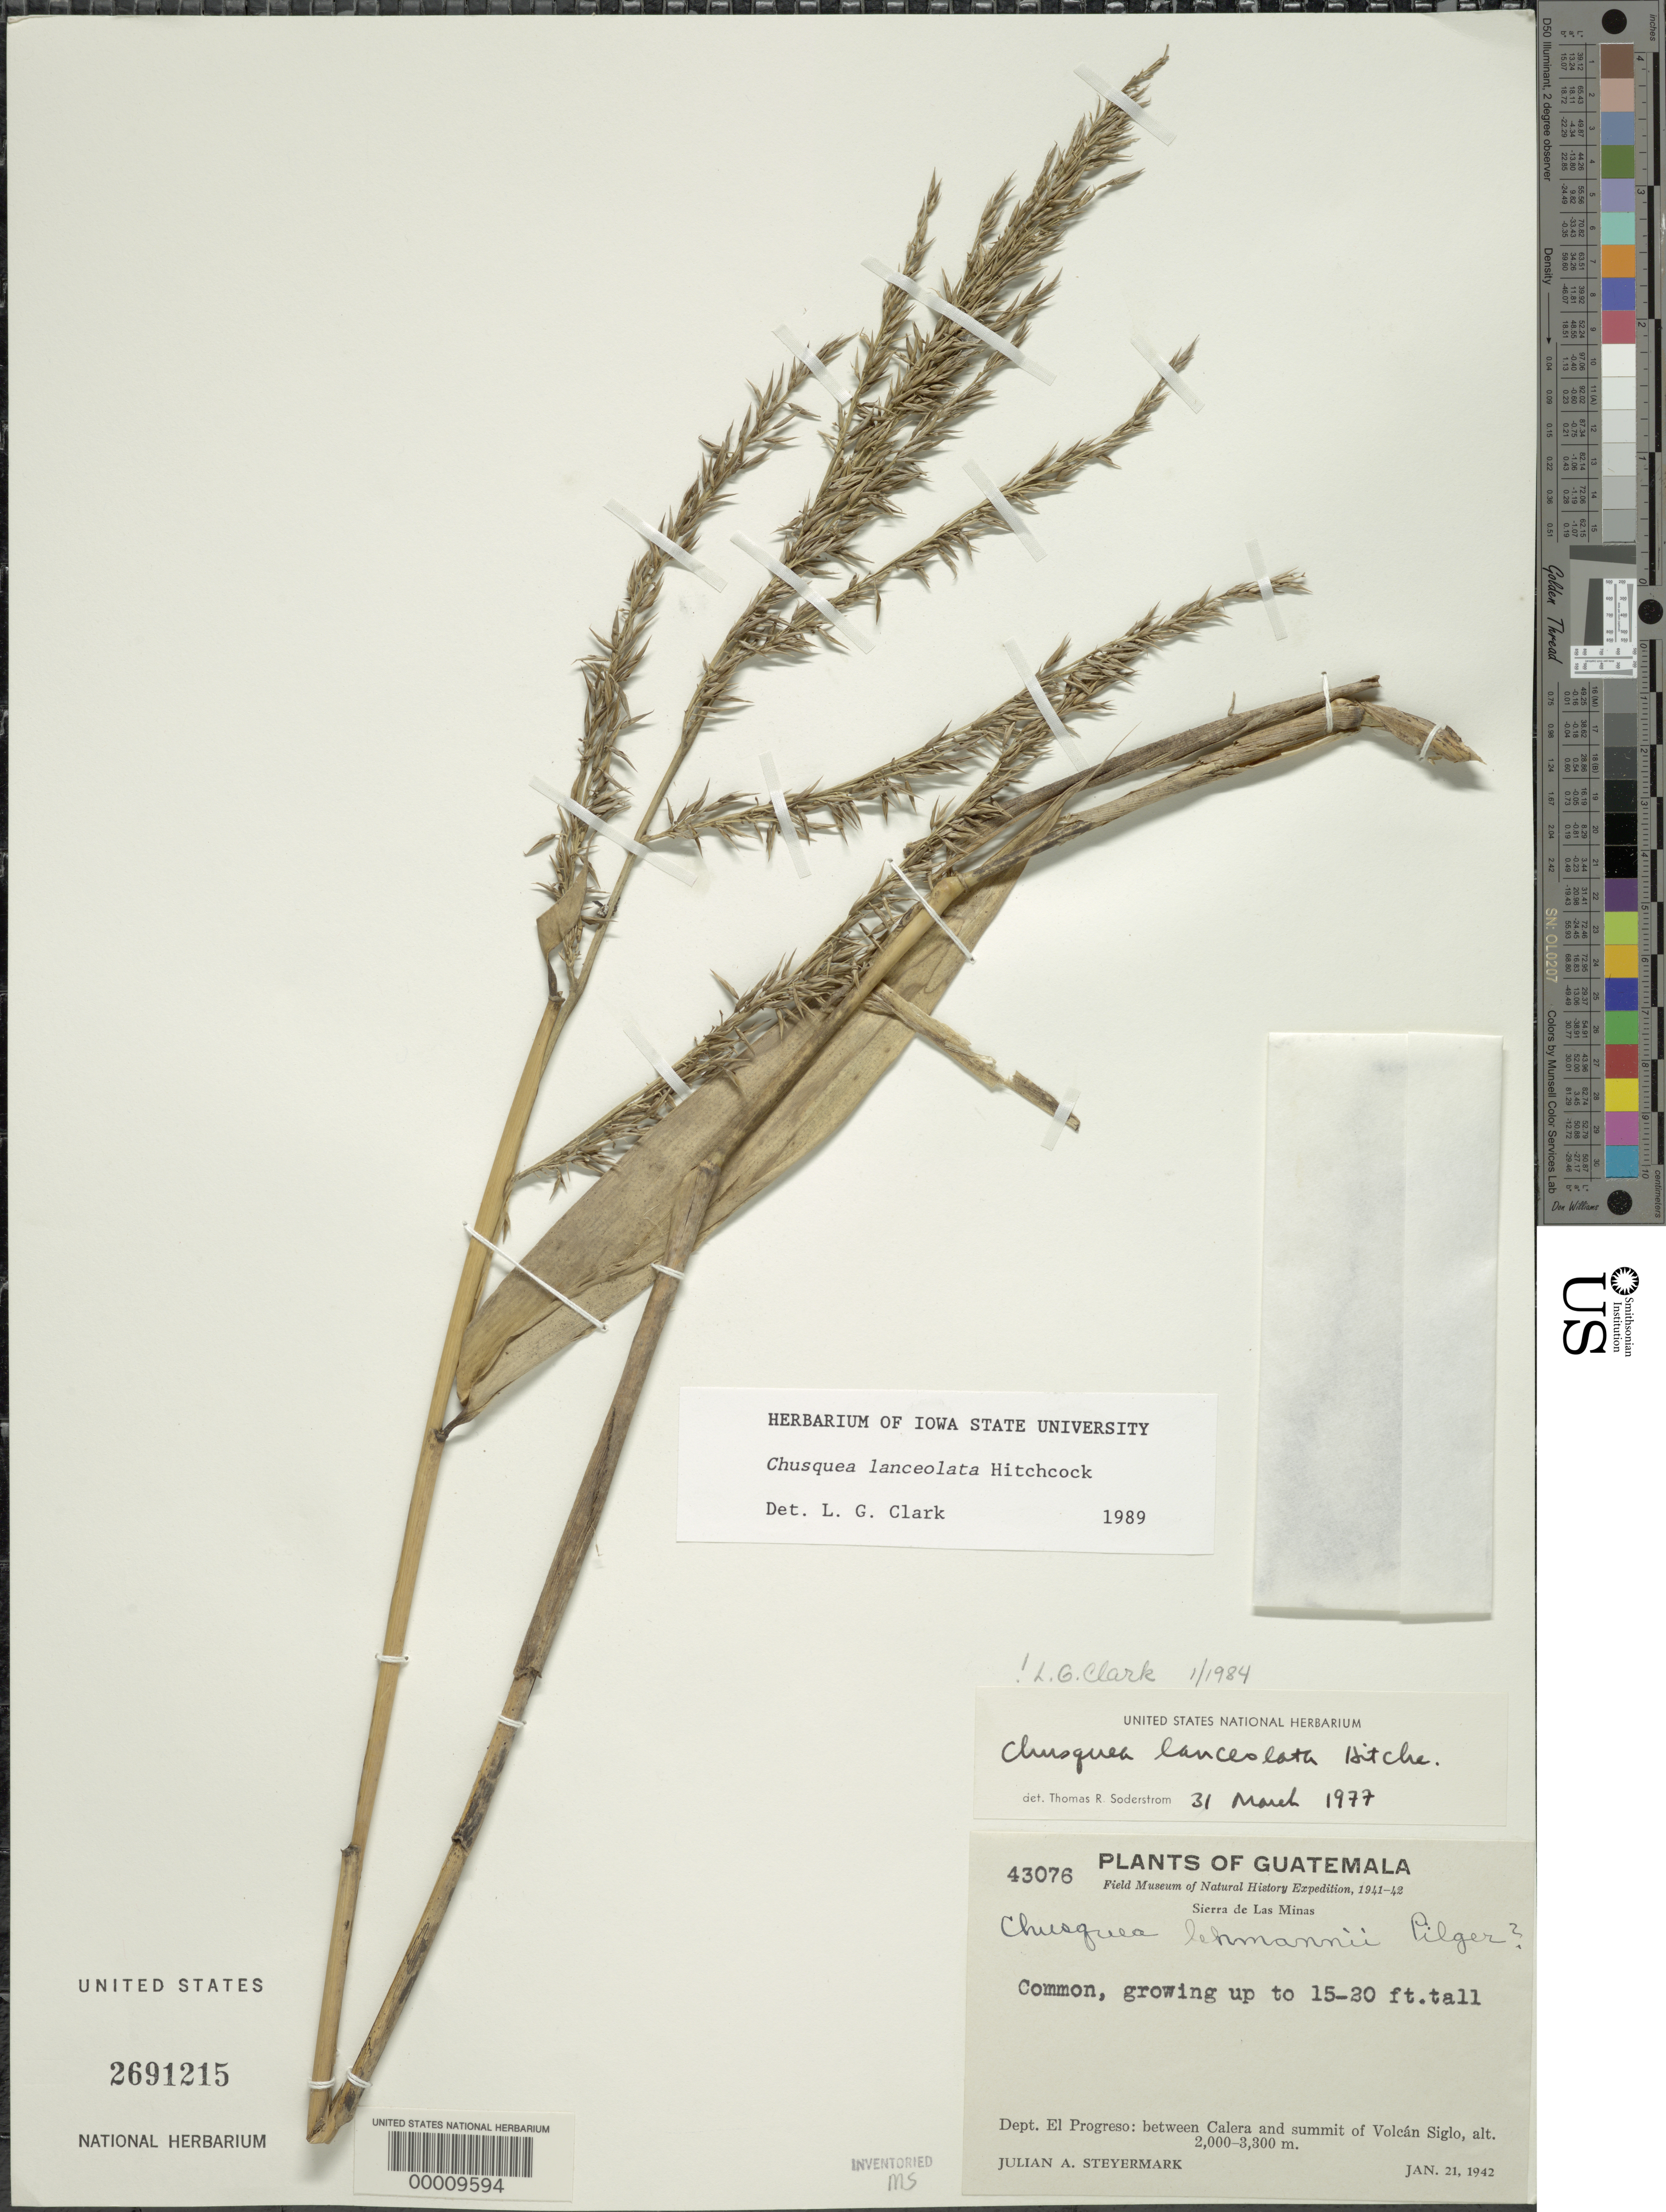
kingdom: Plantae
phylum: Tracheophyta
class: Liliopsida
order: Poales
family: Poaceae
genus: Chusquea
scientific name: Chusquea lanceolata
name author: Hitchc. in C.V. Morton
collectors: J. Steyermark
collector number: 43076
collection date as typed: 21 Jan 1942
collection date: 1942-01-21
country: Guatemala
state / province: El Progreso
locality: Calera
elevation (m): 2000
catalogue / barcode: US 2691215